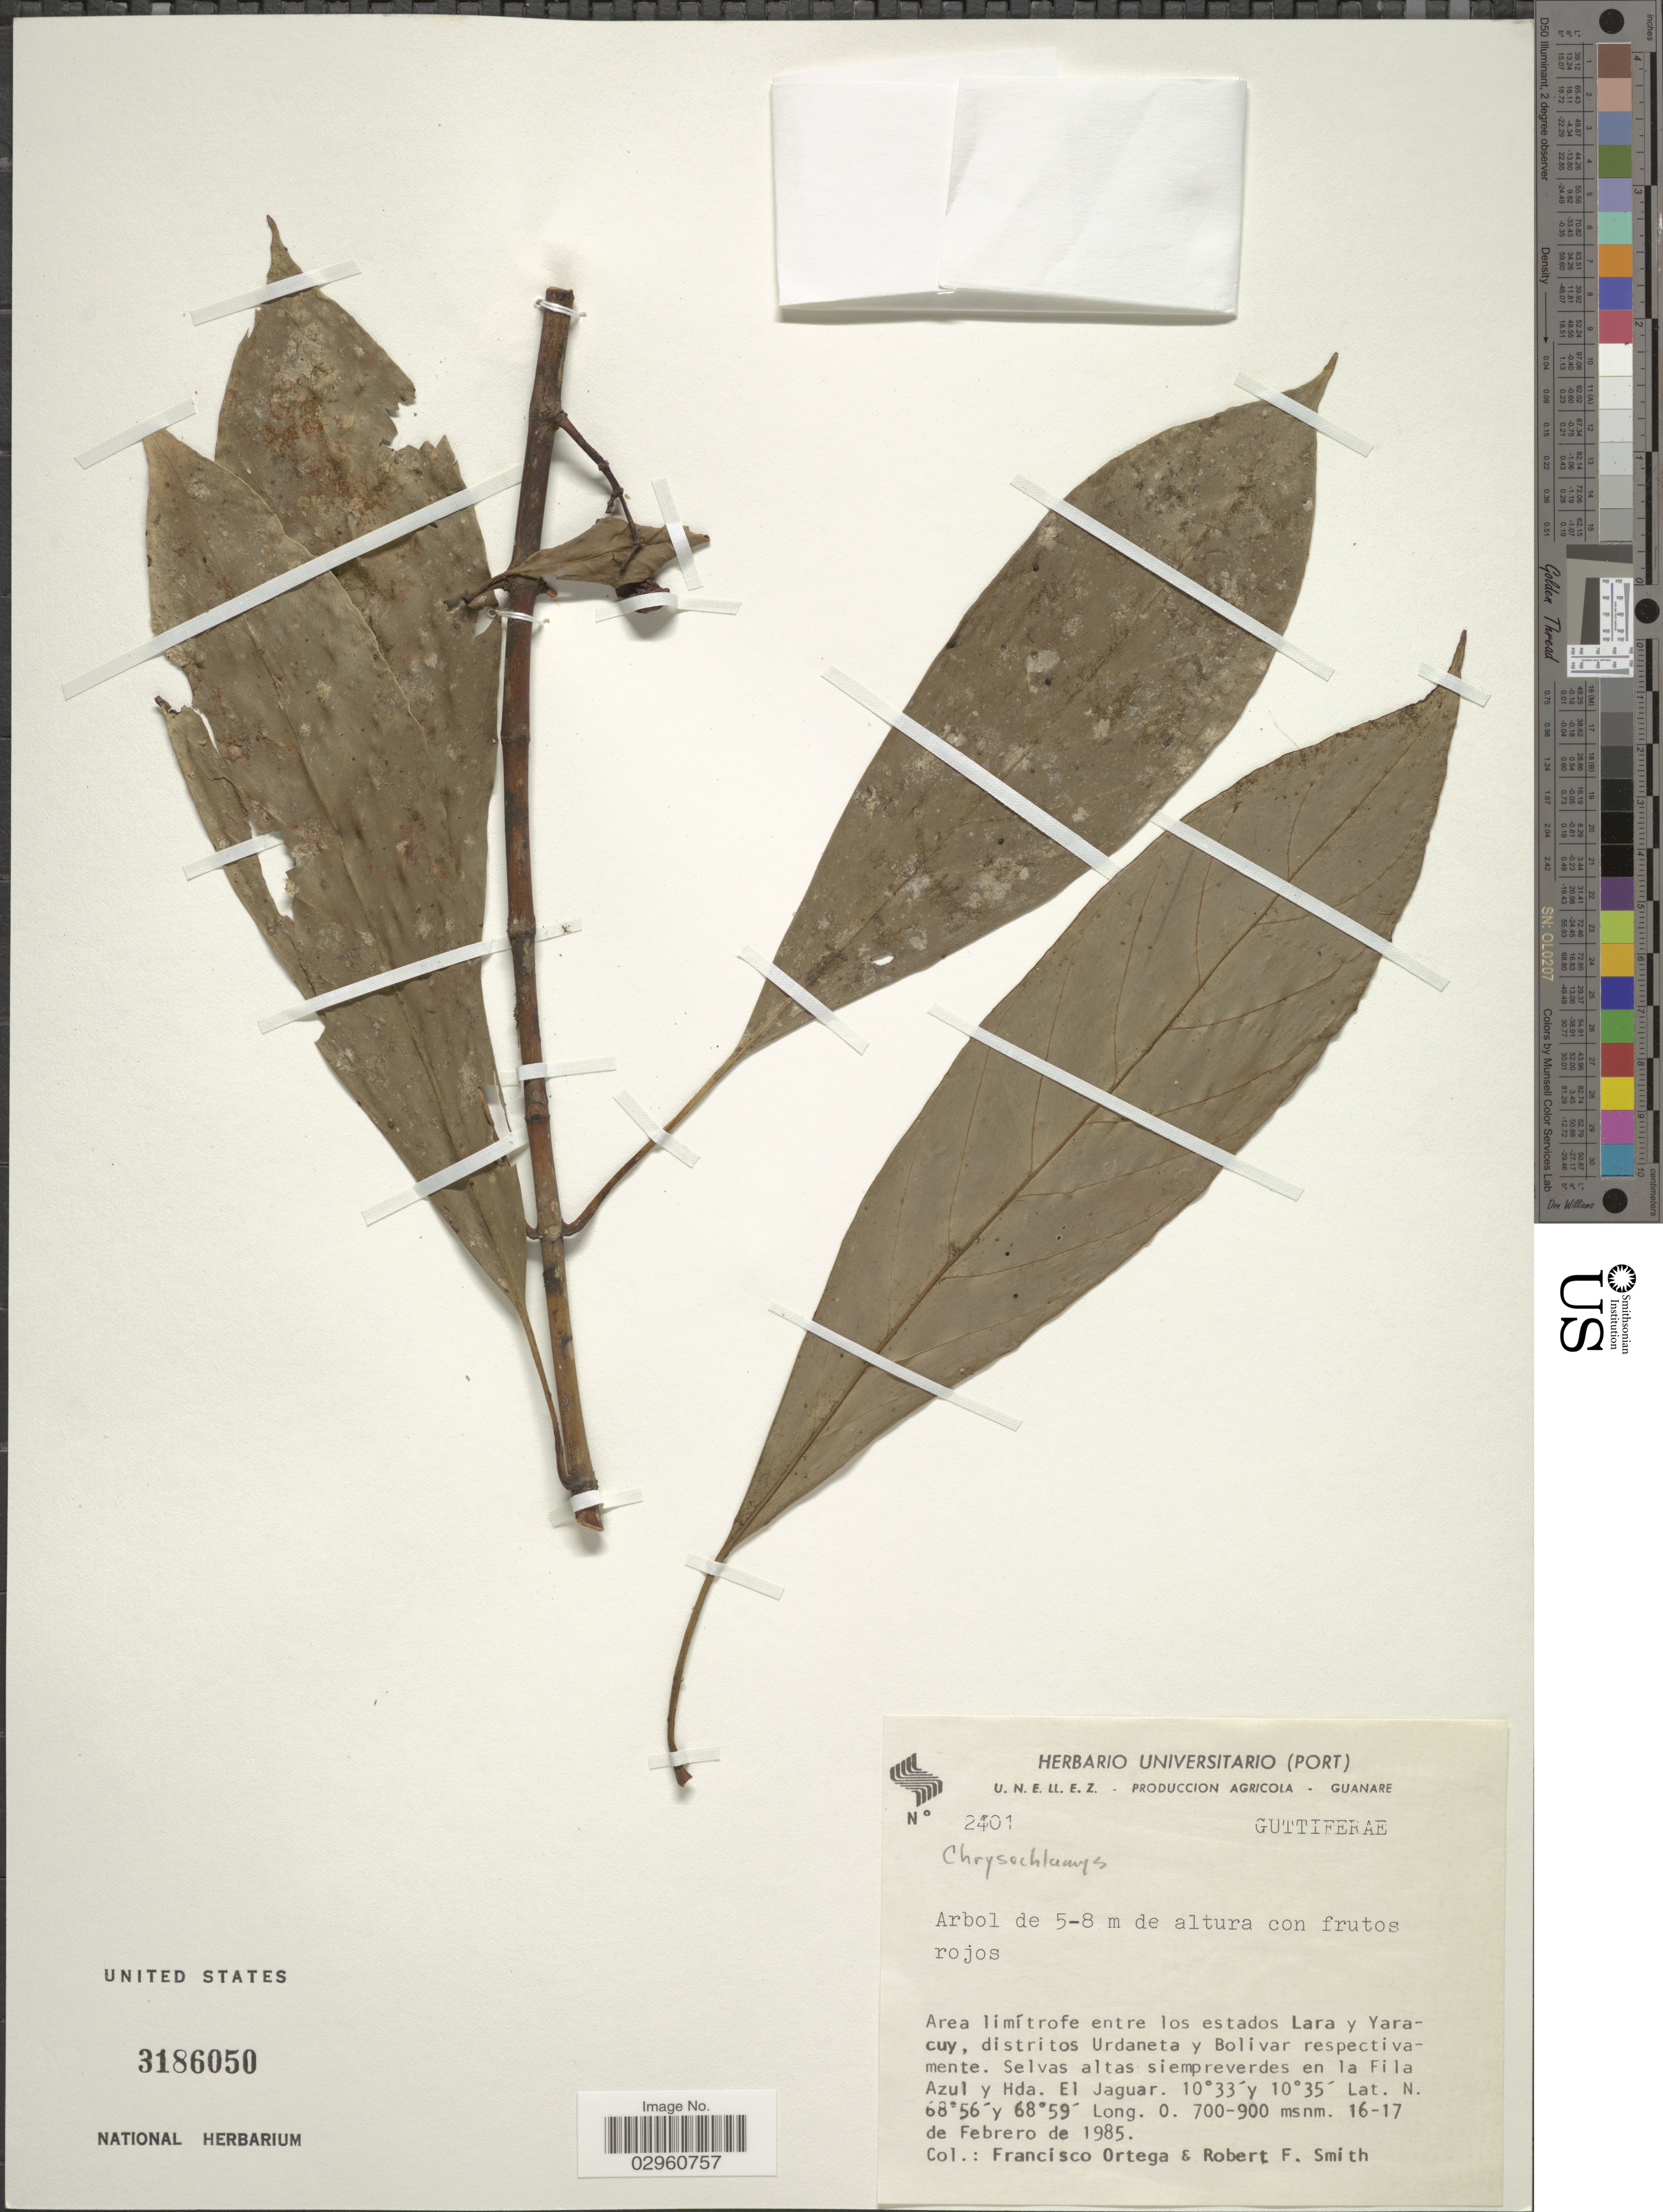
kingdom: Plantae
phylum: Tracheophyta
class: Magnoliopsida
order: Malpighiales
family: Clusiaceae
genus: Chrysochlamys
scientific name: Chrysochlamys sp.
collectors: F. J. Ortega & R. F. Smith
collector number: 2401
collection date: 1985-02-16/1985-02-17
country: Venezuela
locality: Area limítrofe entre los estados Lara y Yaracuy, distritos Urdaneta y Bolivar respectivamente. Selvas altas siempreverdes en la Fila Azul y Hda. El Jaguar.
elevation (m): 700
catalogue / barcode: US 3186050